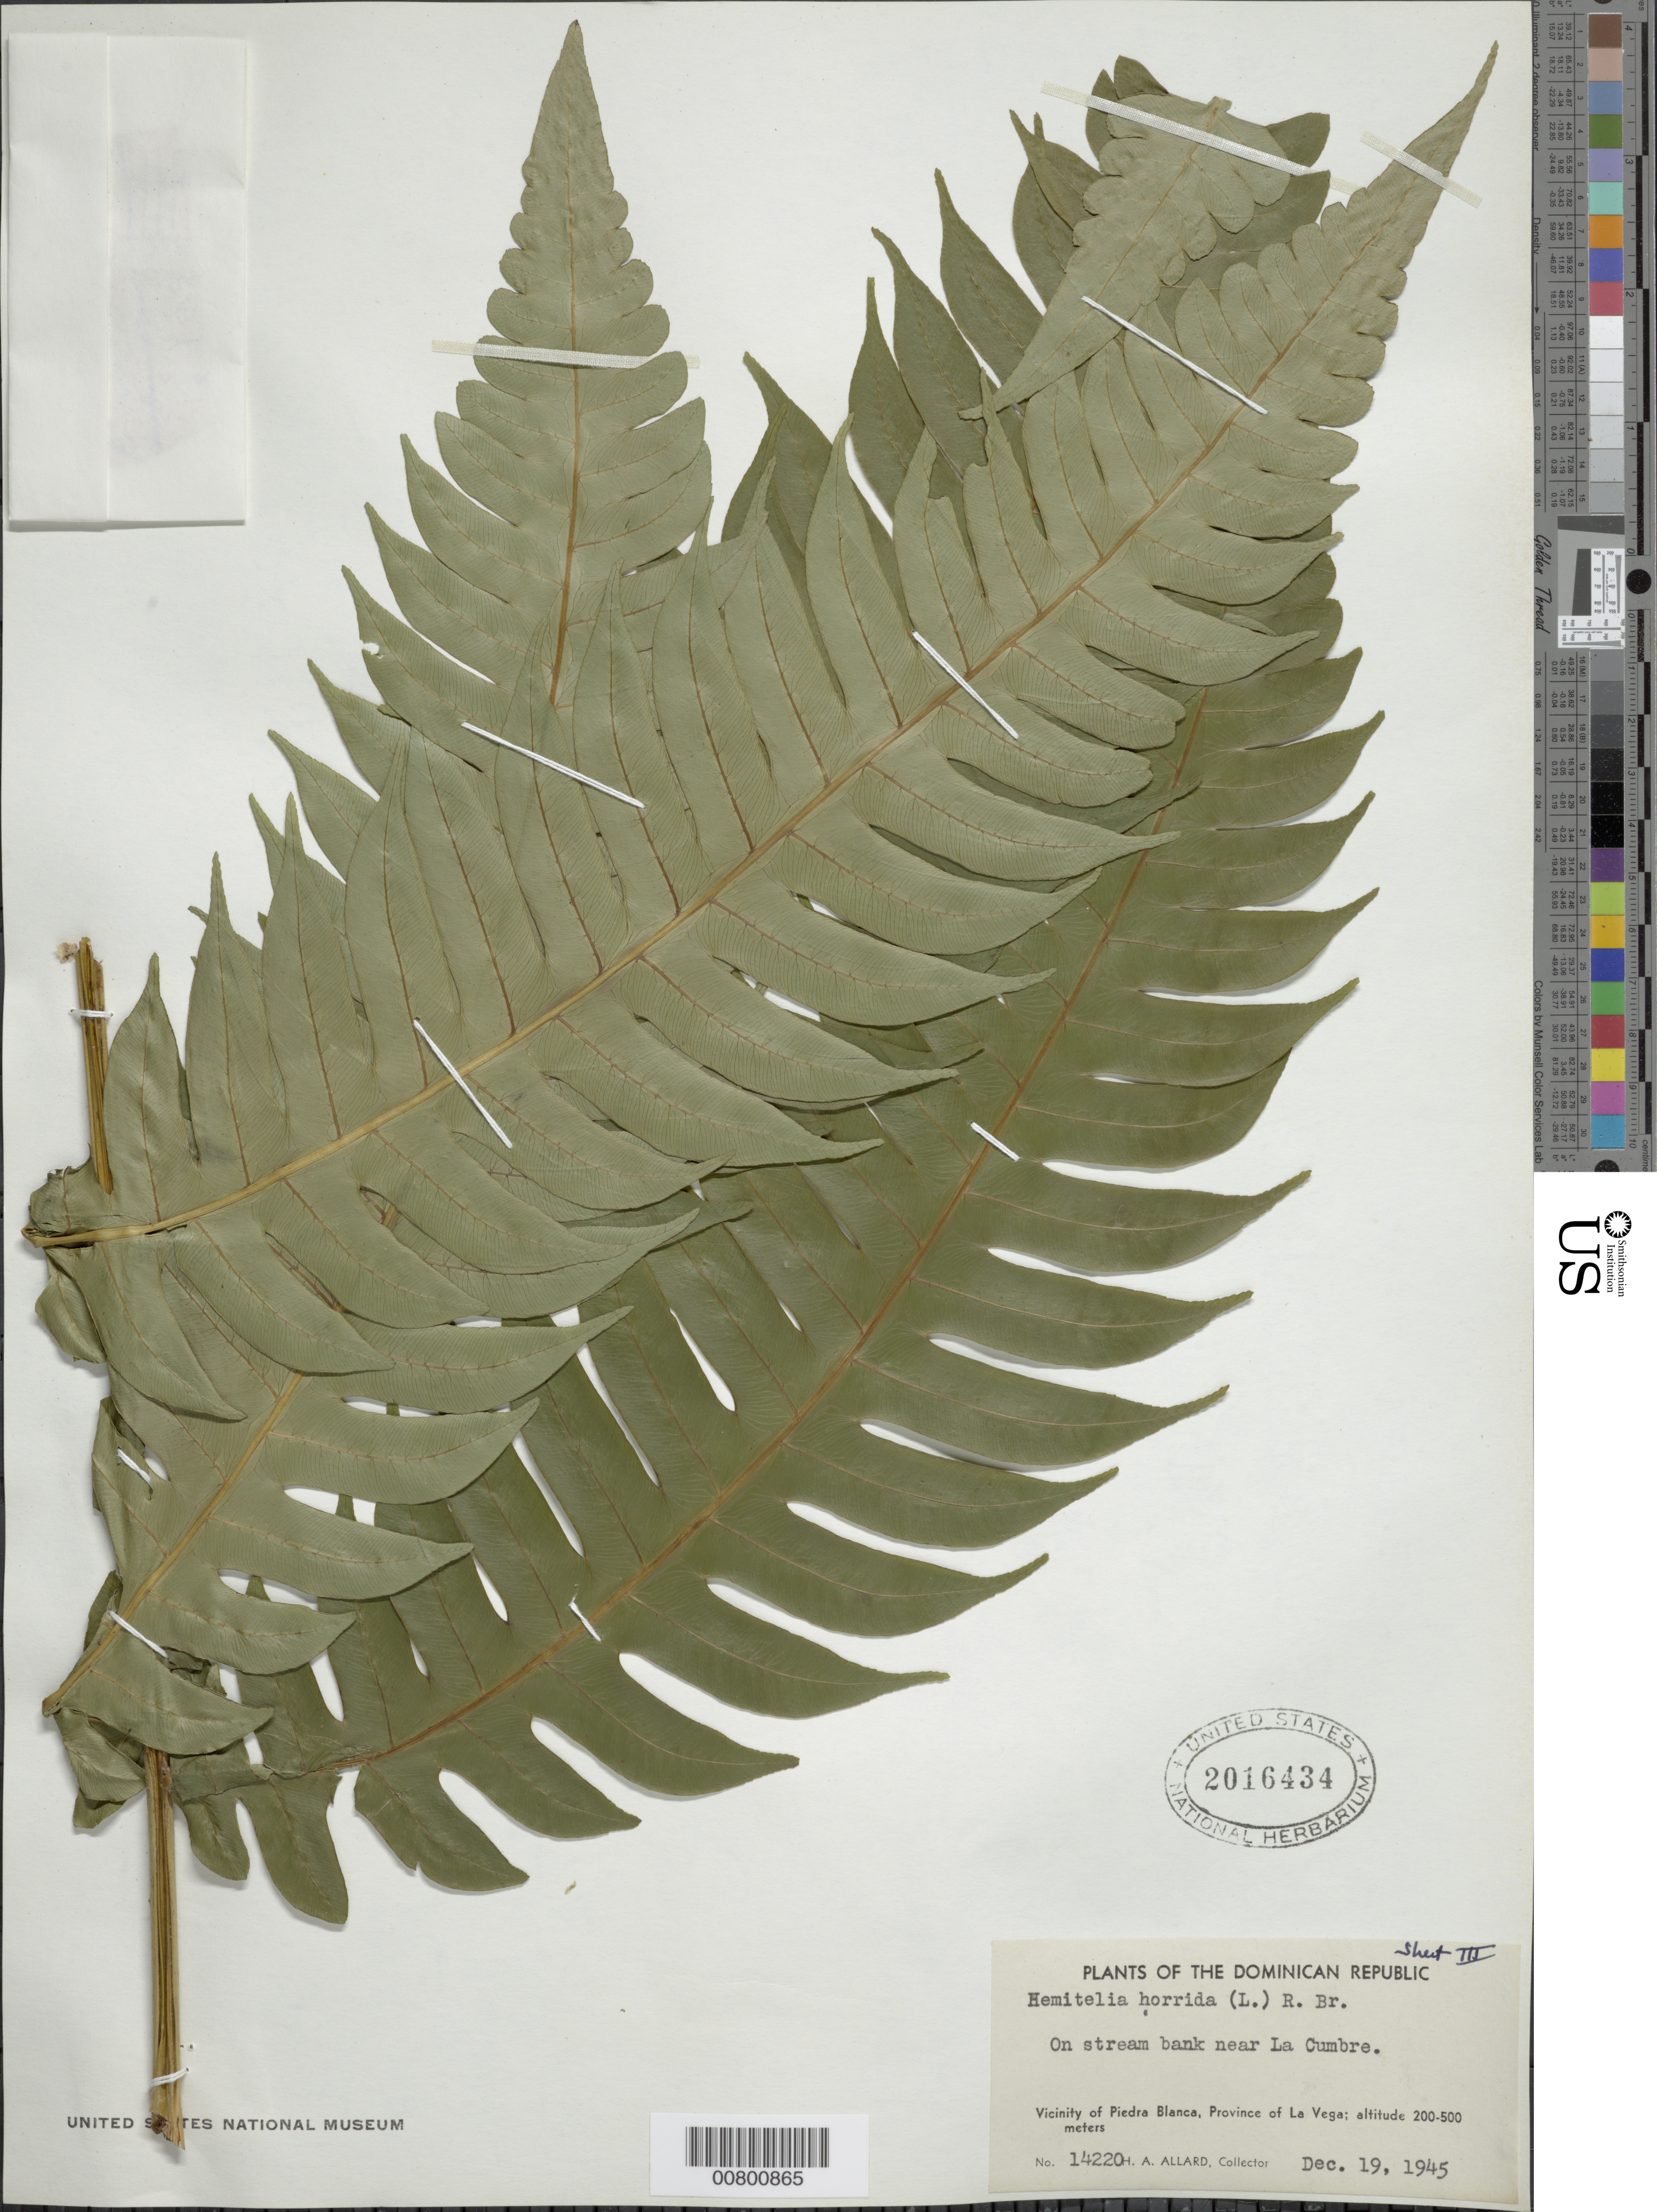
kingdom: Plantae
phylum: Tracheophyta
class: Polypodiopsida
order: Cyatheales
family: Cyatheaceae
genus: Cyathea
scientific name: Cyathea horrida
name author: (L.) Sm.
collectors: H. A. Allard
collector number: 14220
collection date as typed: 19 Dec 1945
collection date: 1945-12-19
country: Dominican Republic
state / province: La Vega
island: Hispaniola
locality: Piedra Blanca vicinity, near La Cumbre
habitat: On stream bank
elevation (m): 200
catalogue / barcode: US 2016434